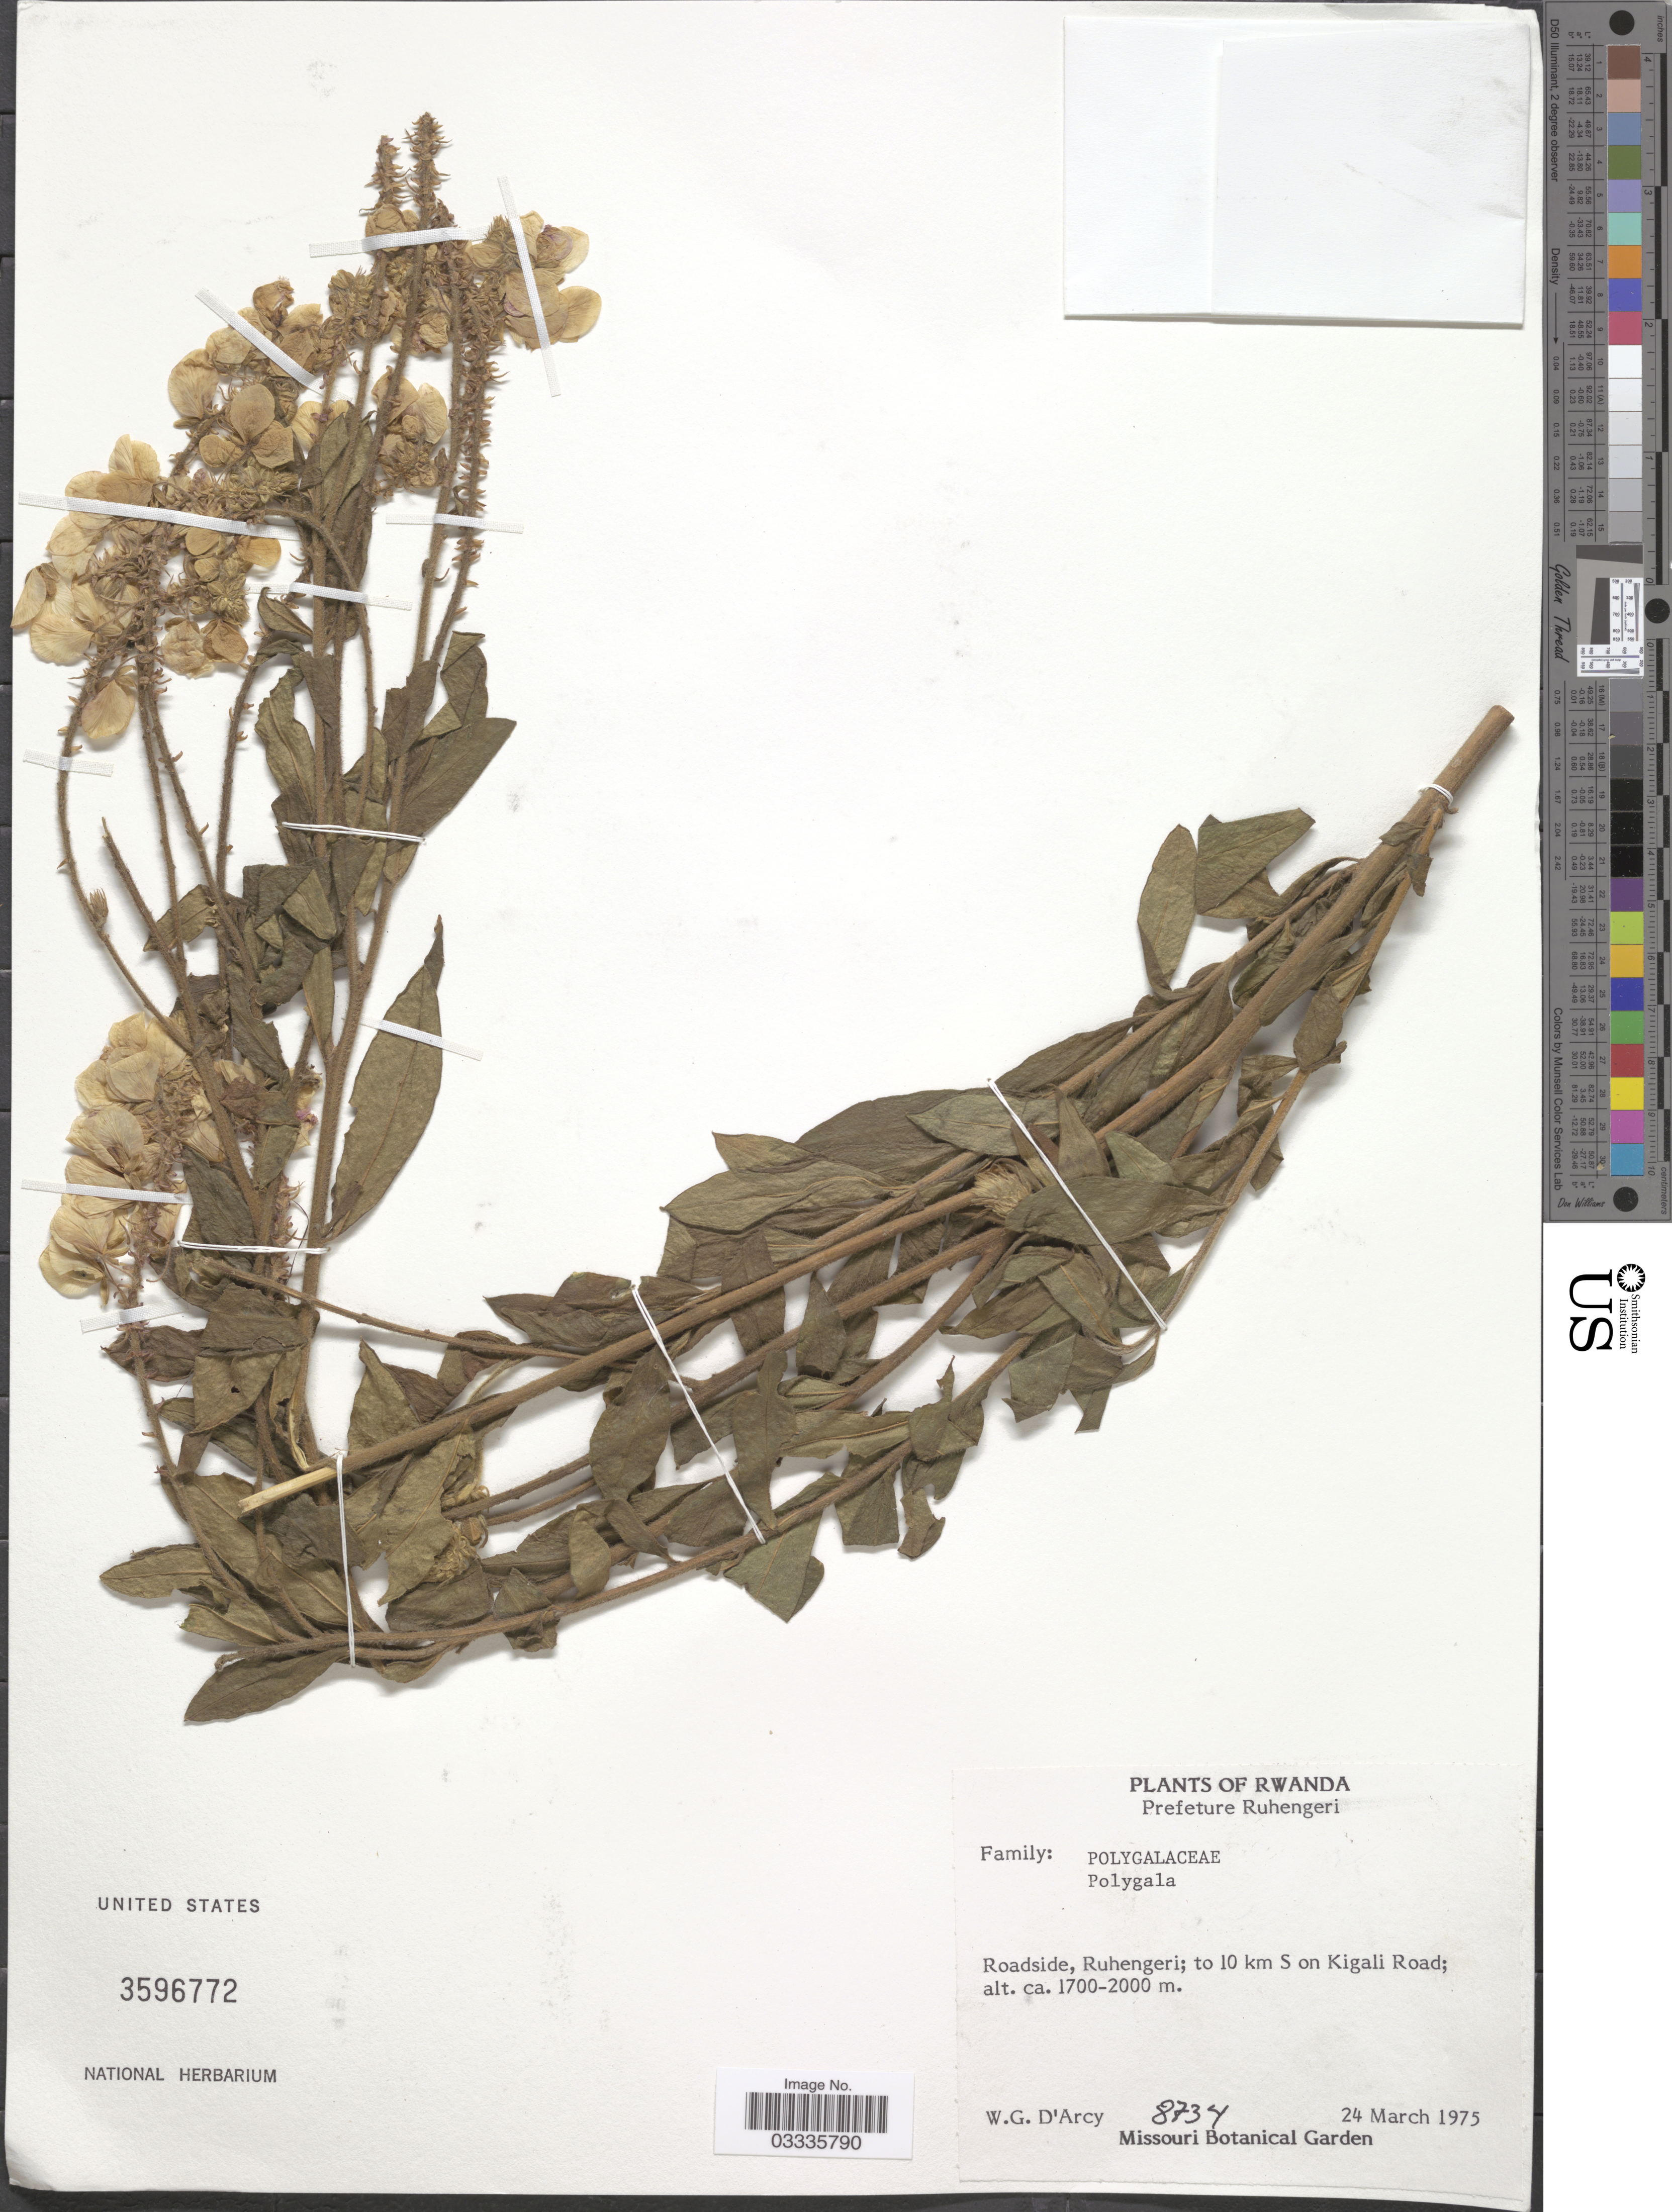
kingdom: Plantae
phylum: Tracheophyta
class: Magnoliopsida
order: Fabales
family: Polygalaceae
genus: Polygala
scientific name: Polygala sp.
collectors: W. G. D'Arcy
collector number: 8734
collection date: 1975-03-24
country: Rwanda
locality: Prefeture Ruhengeri. Roadside, Ruhengeri; to 10 km S on Kigali Road.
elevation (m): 1700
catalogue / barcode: US 3596772